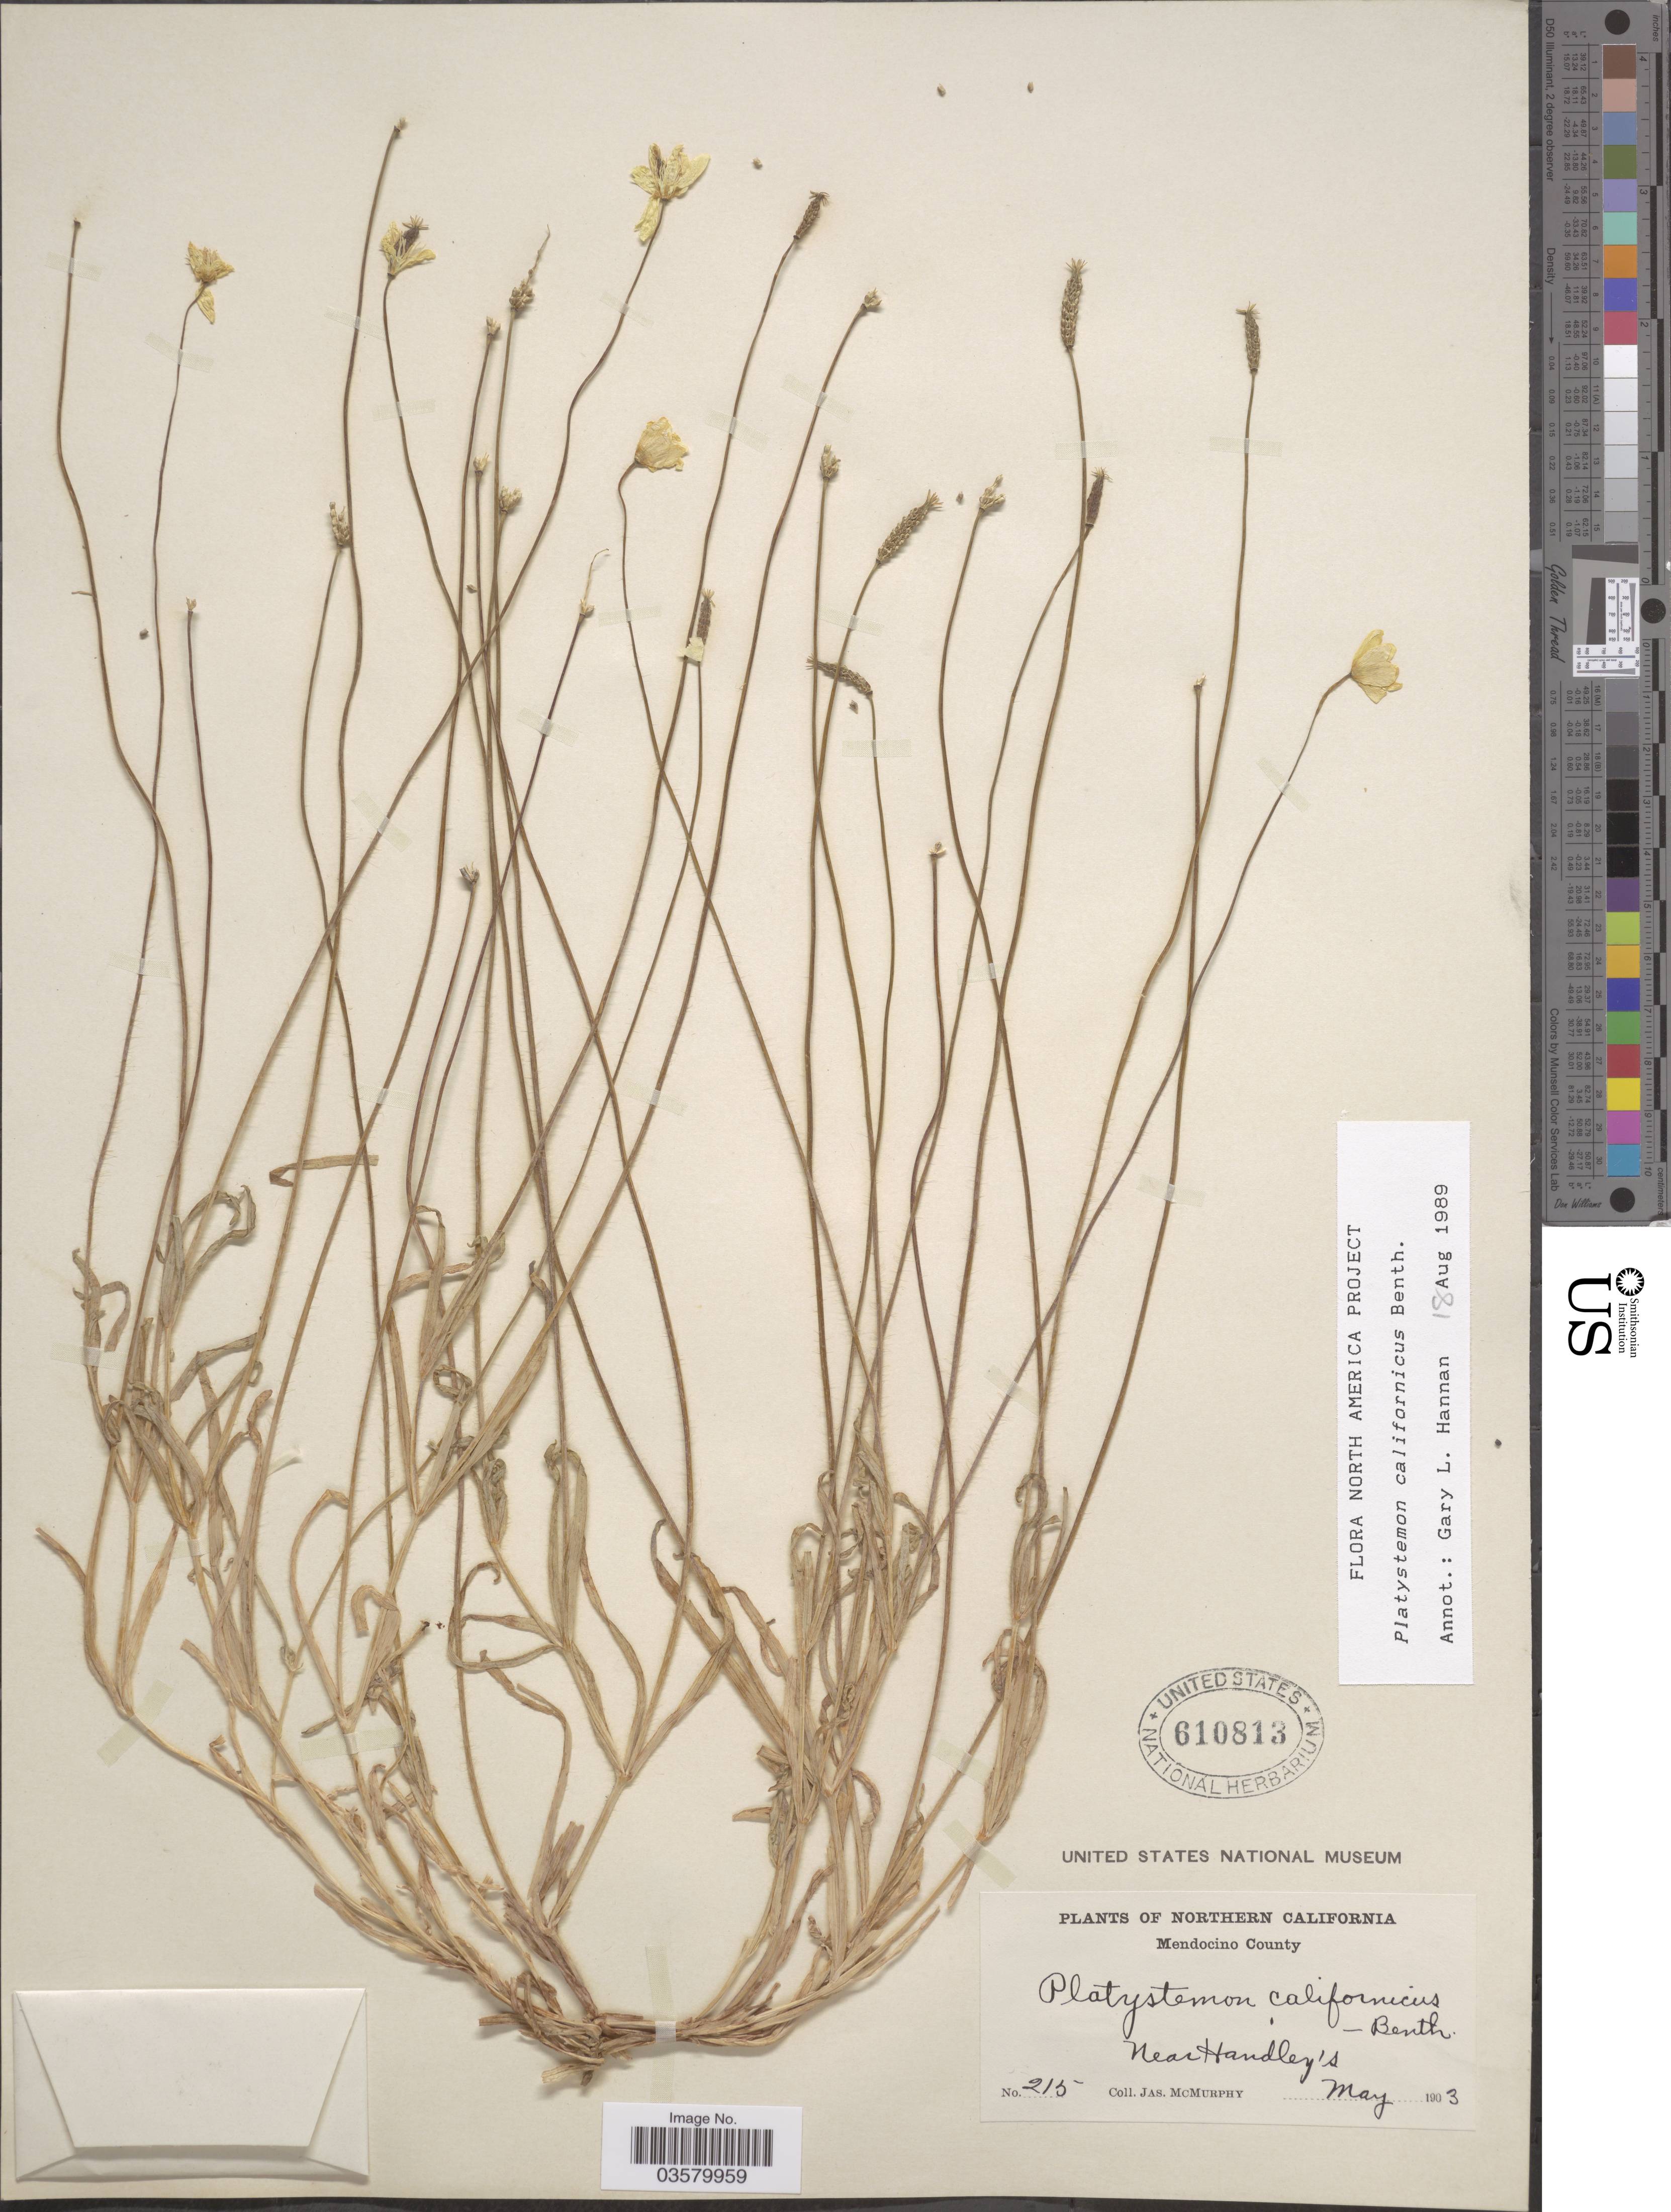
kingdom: Plantae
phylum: Tracheophyta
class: Magnoliopsida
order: Ranunculales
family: Papaveraceae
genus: Platystemon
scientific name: Platystemon californicus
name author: Benth.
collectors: J. McMurphy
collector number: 215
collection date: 1903-05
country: United States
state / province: California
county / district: Mendocino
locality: Northern California. Mendocino County. Near Handley's.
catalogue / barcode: US 610813